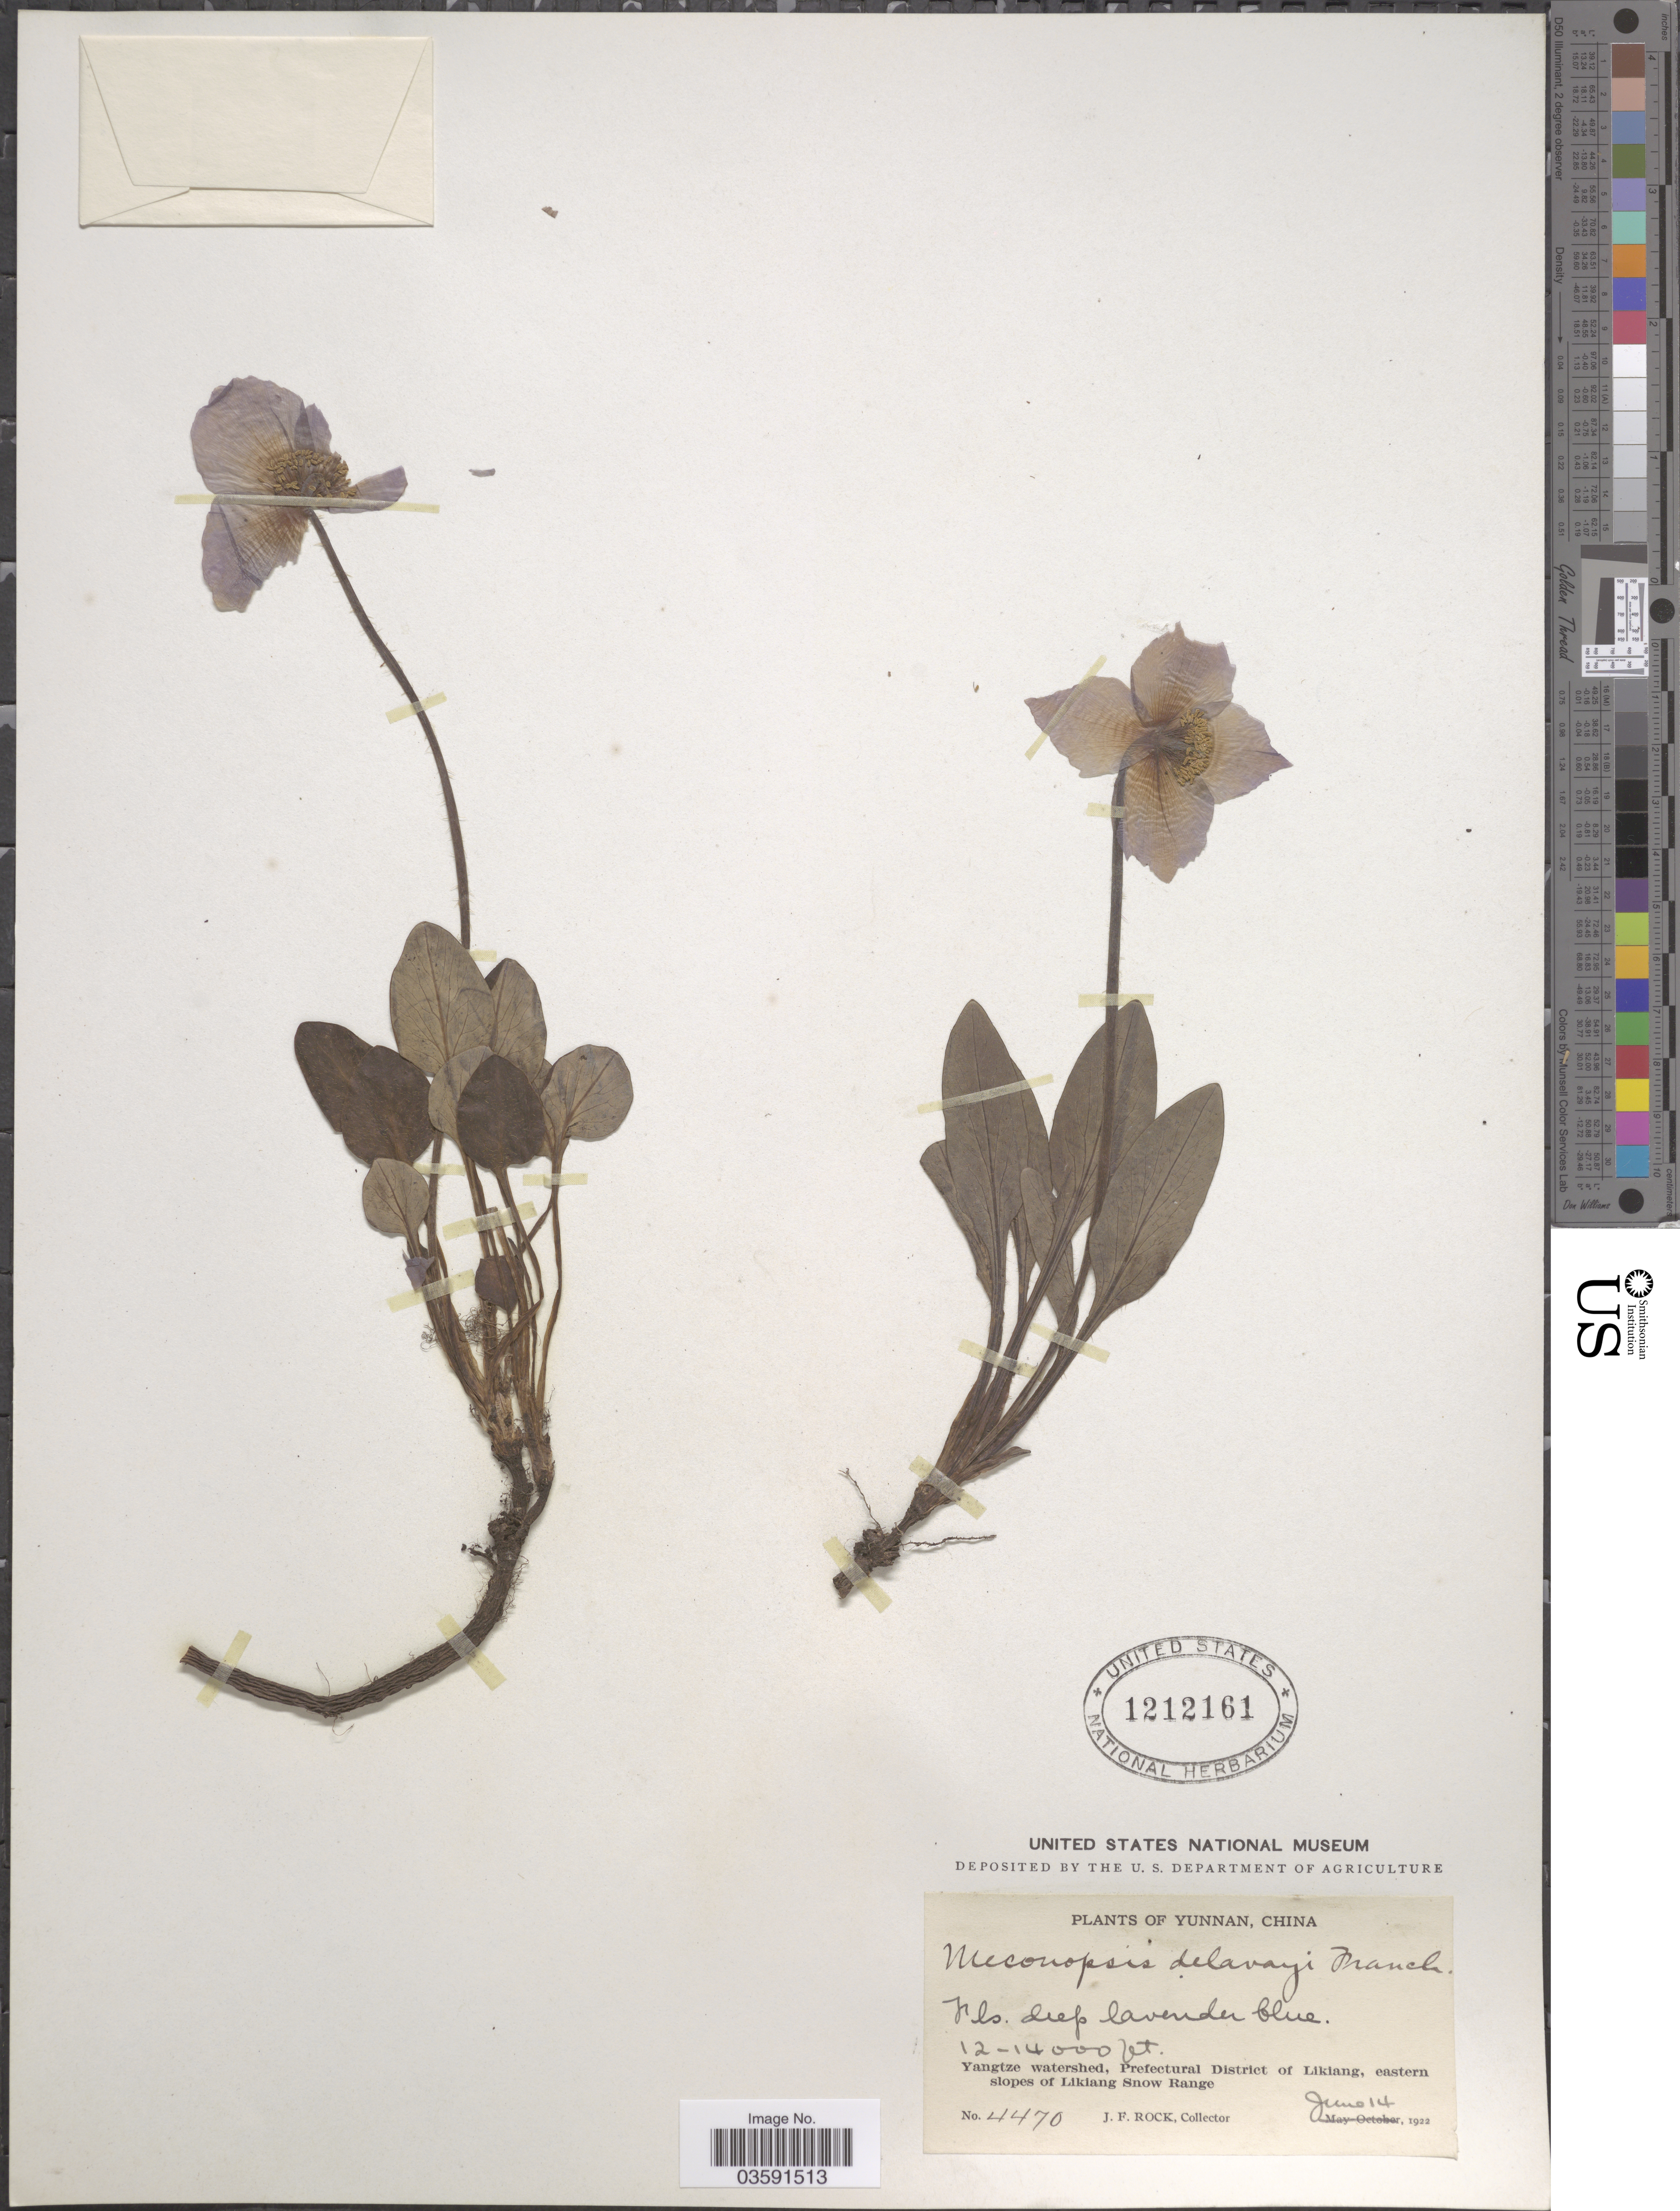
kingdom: Plantae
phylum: Tracheophyta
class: Magnoliopsida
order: Ranunculales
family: Papaveraceae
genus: Meconopsis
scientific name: Meconopsis delavayi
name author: (Franch.) Franch. ex Prain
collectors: J. Rock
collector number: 4470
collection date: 1922-06-14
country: China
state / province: Yunnan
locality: Yangtze watershed, Prefectural District of Likiang, eastern slopes of Likiang Snow Range.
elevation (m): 3658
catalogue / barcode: US 1212161